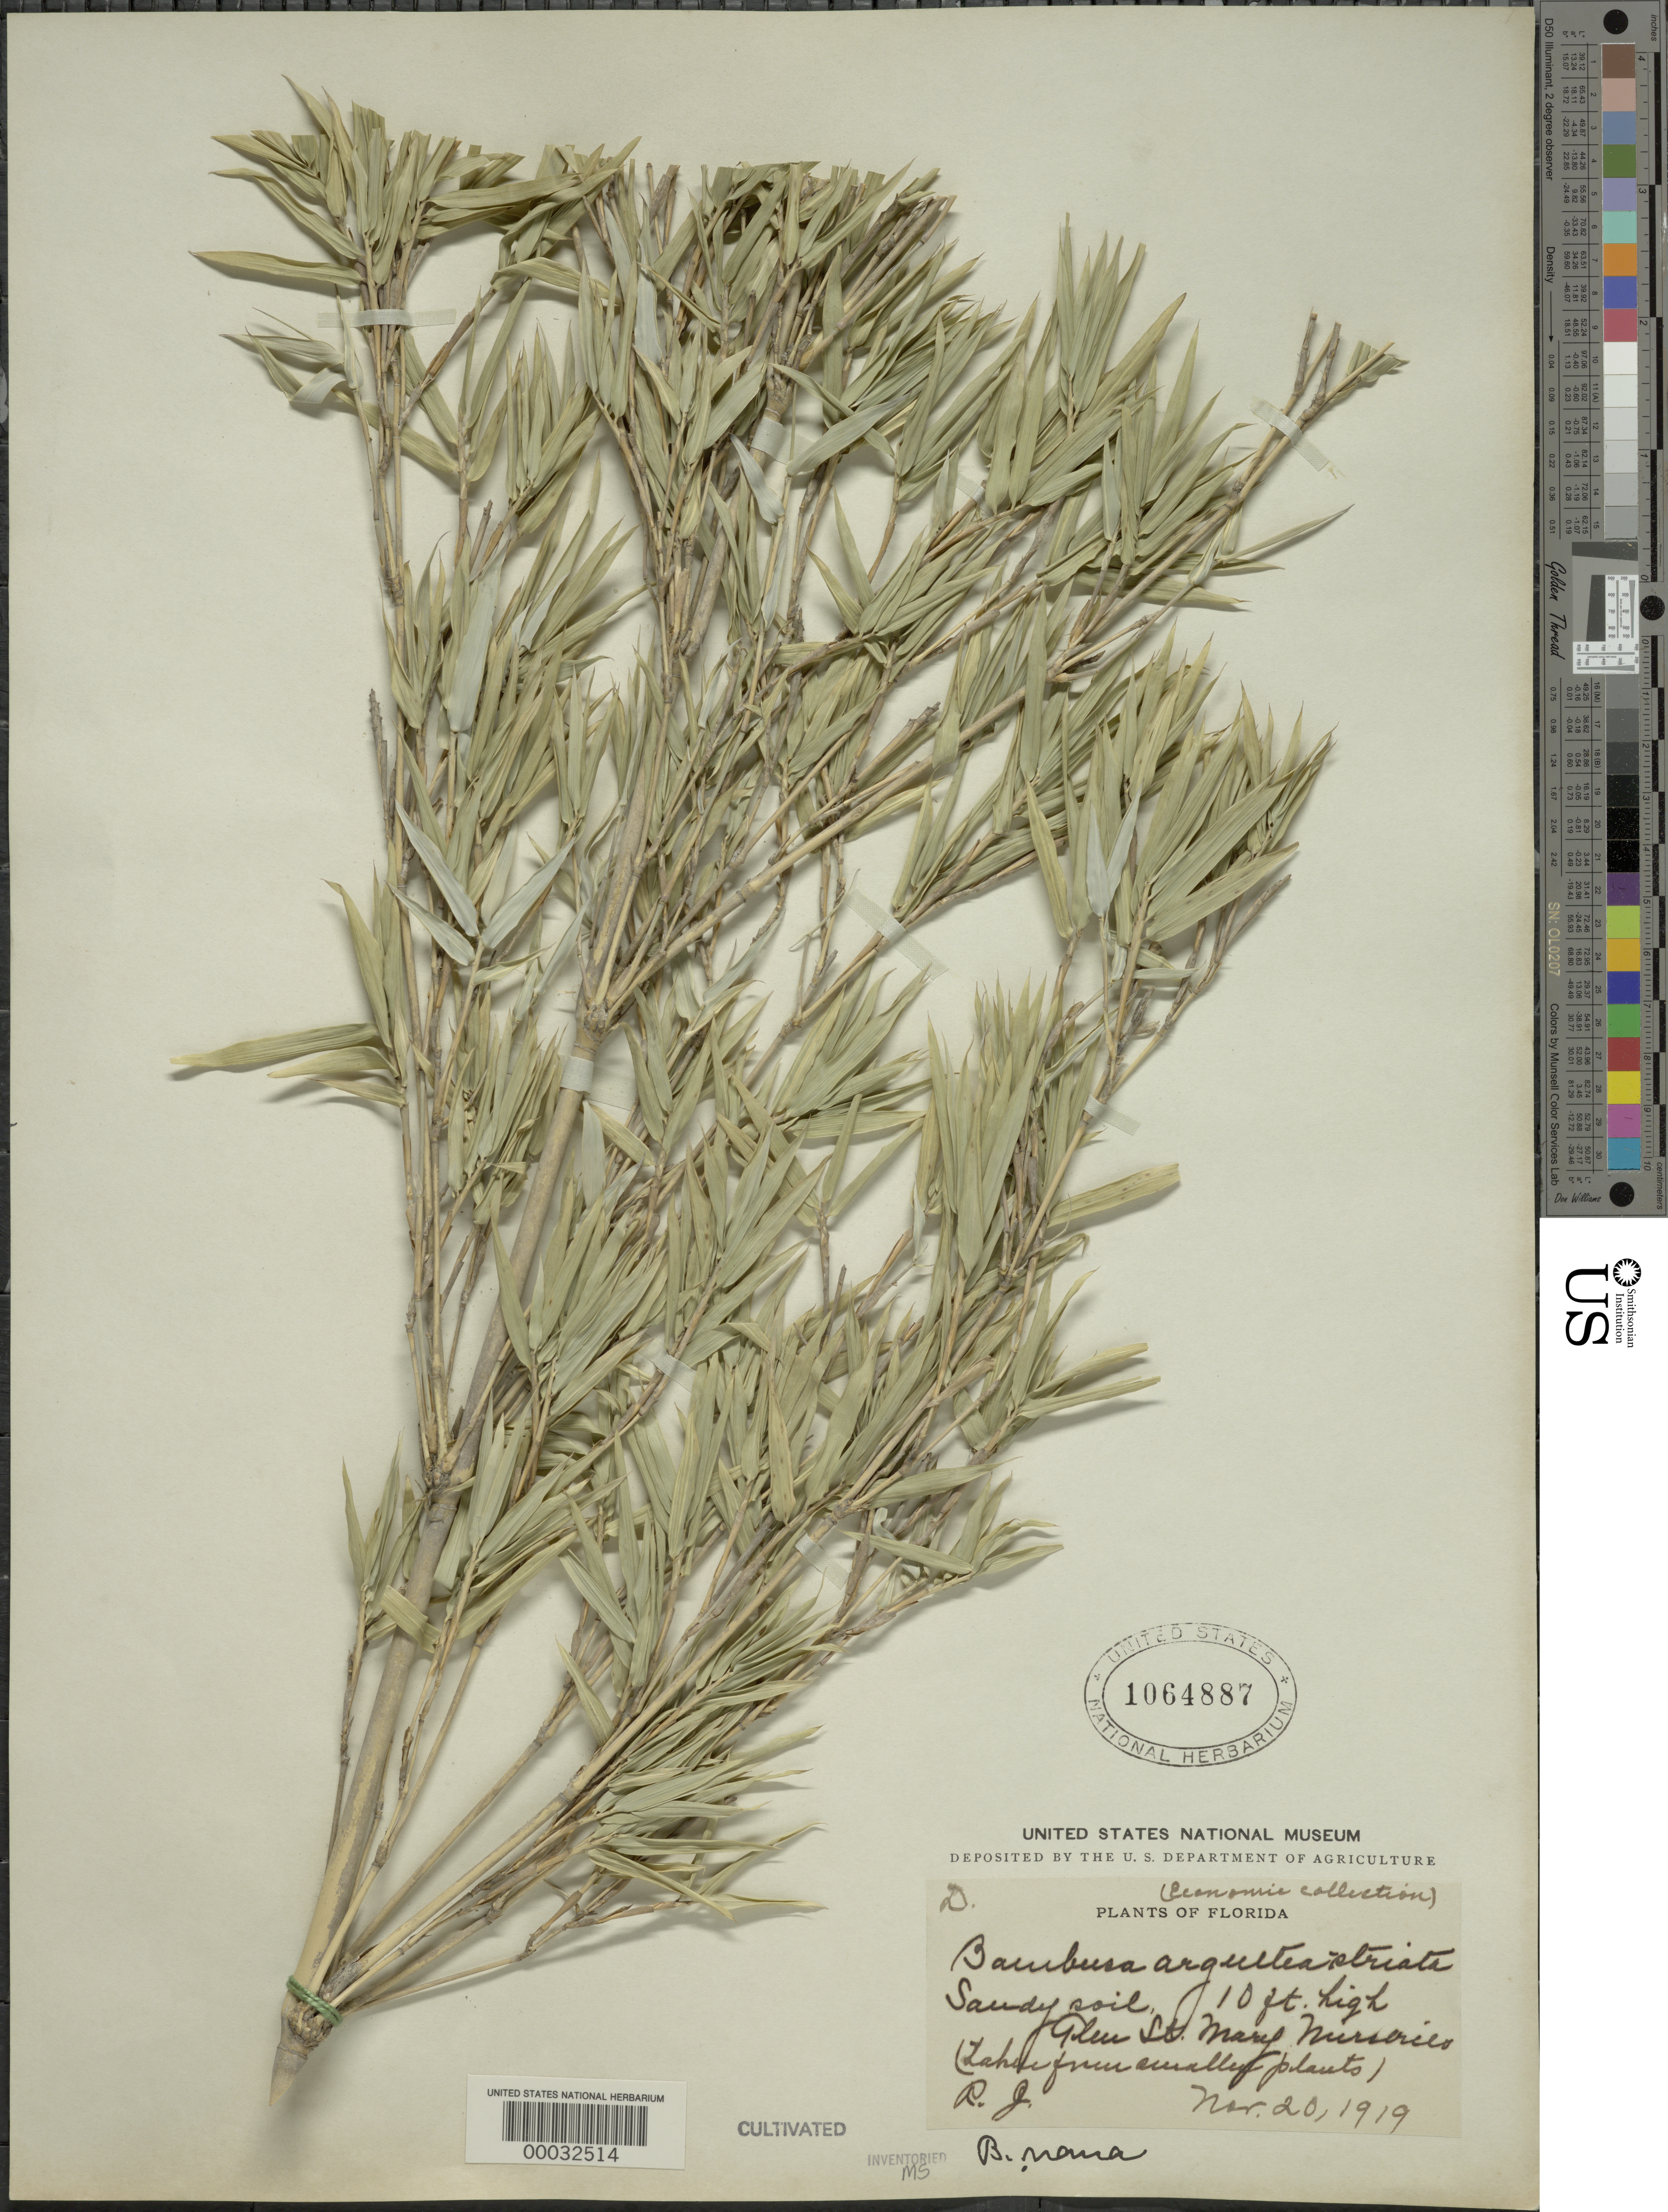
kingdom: Plantae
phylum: Tracheophyta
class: Liliopsida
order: Poales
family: Poaceae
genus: Bambusa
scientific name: Bambusa multiplex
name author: (Lour.) Raeusch. ex Schult. & Schult. f.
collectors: R. Jones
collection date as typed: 20 Nov 1919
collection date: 1919-11-20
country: United States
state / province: Florida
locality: Glen st. mary nurseries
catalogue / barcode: US 1064887